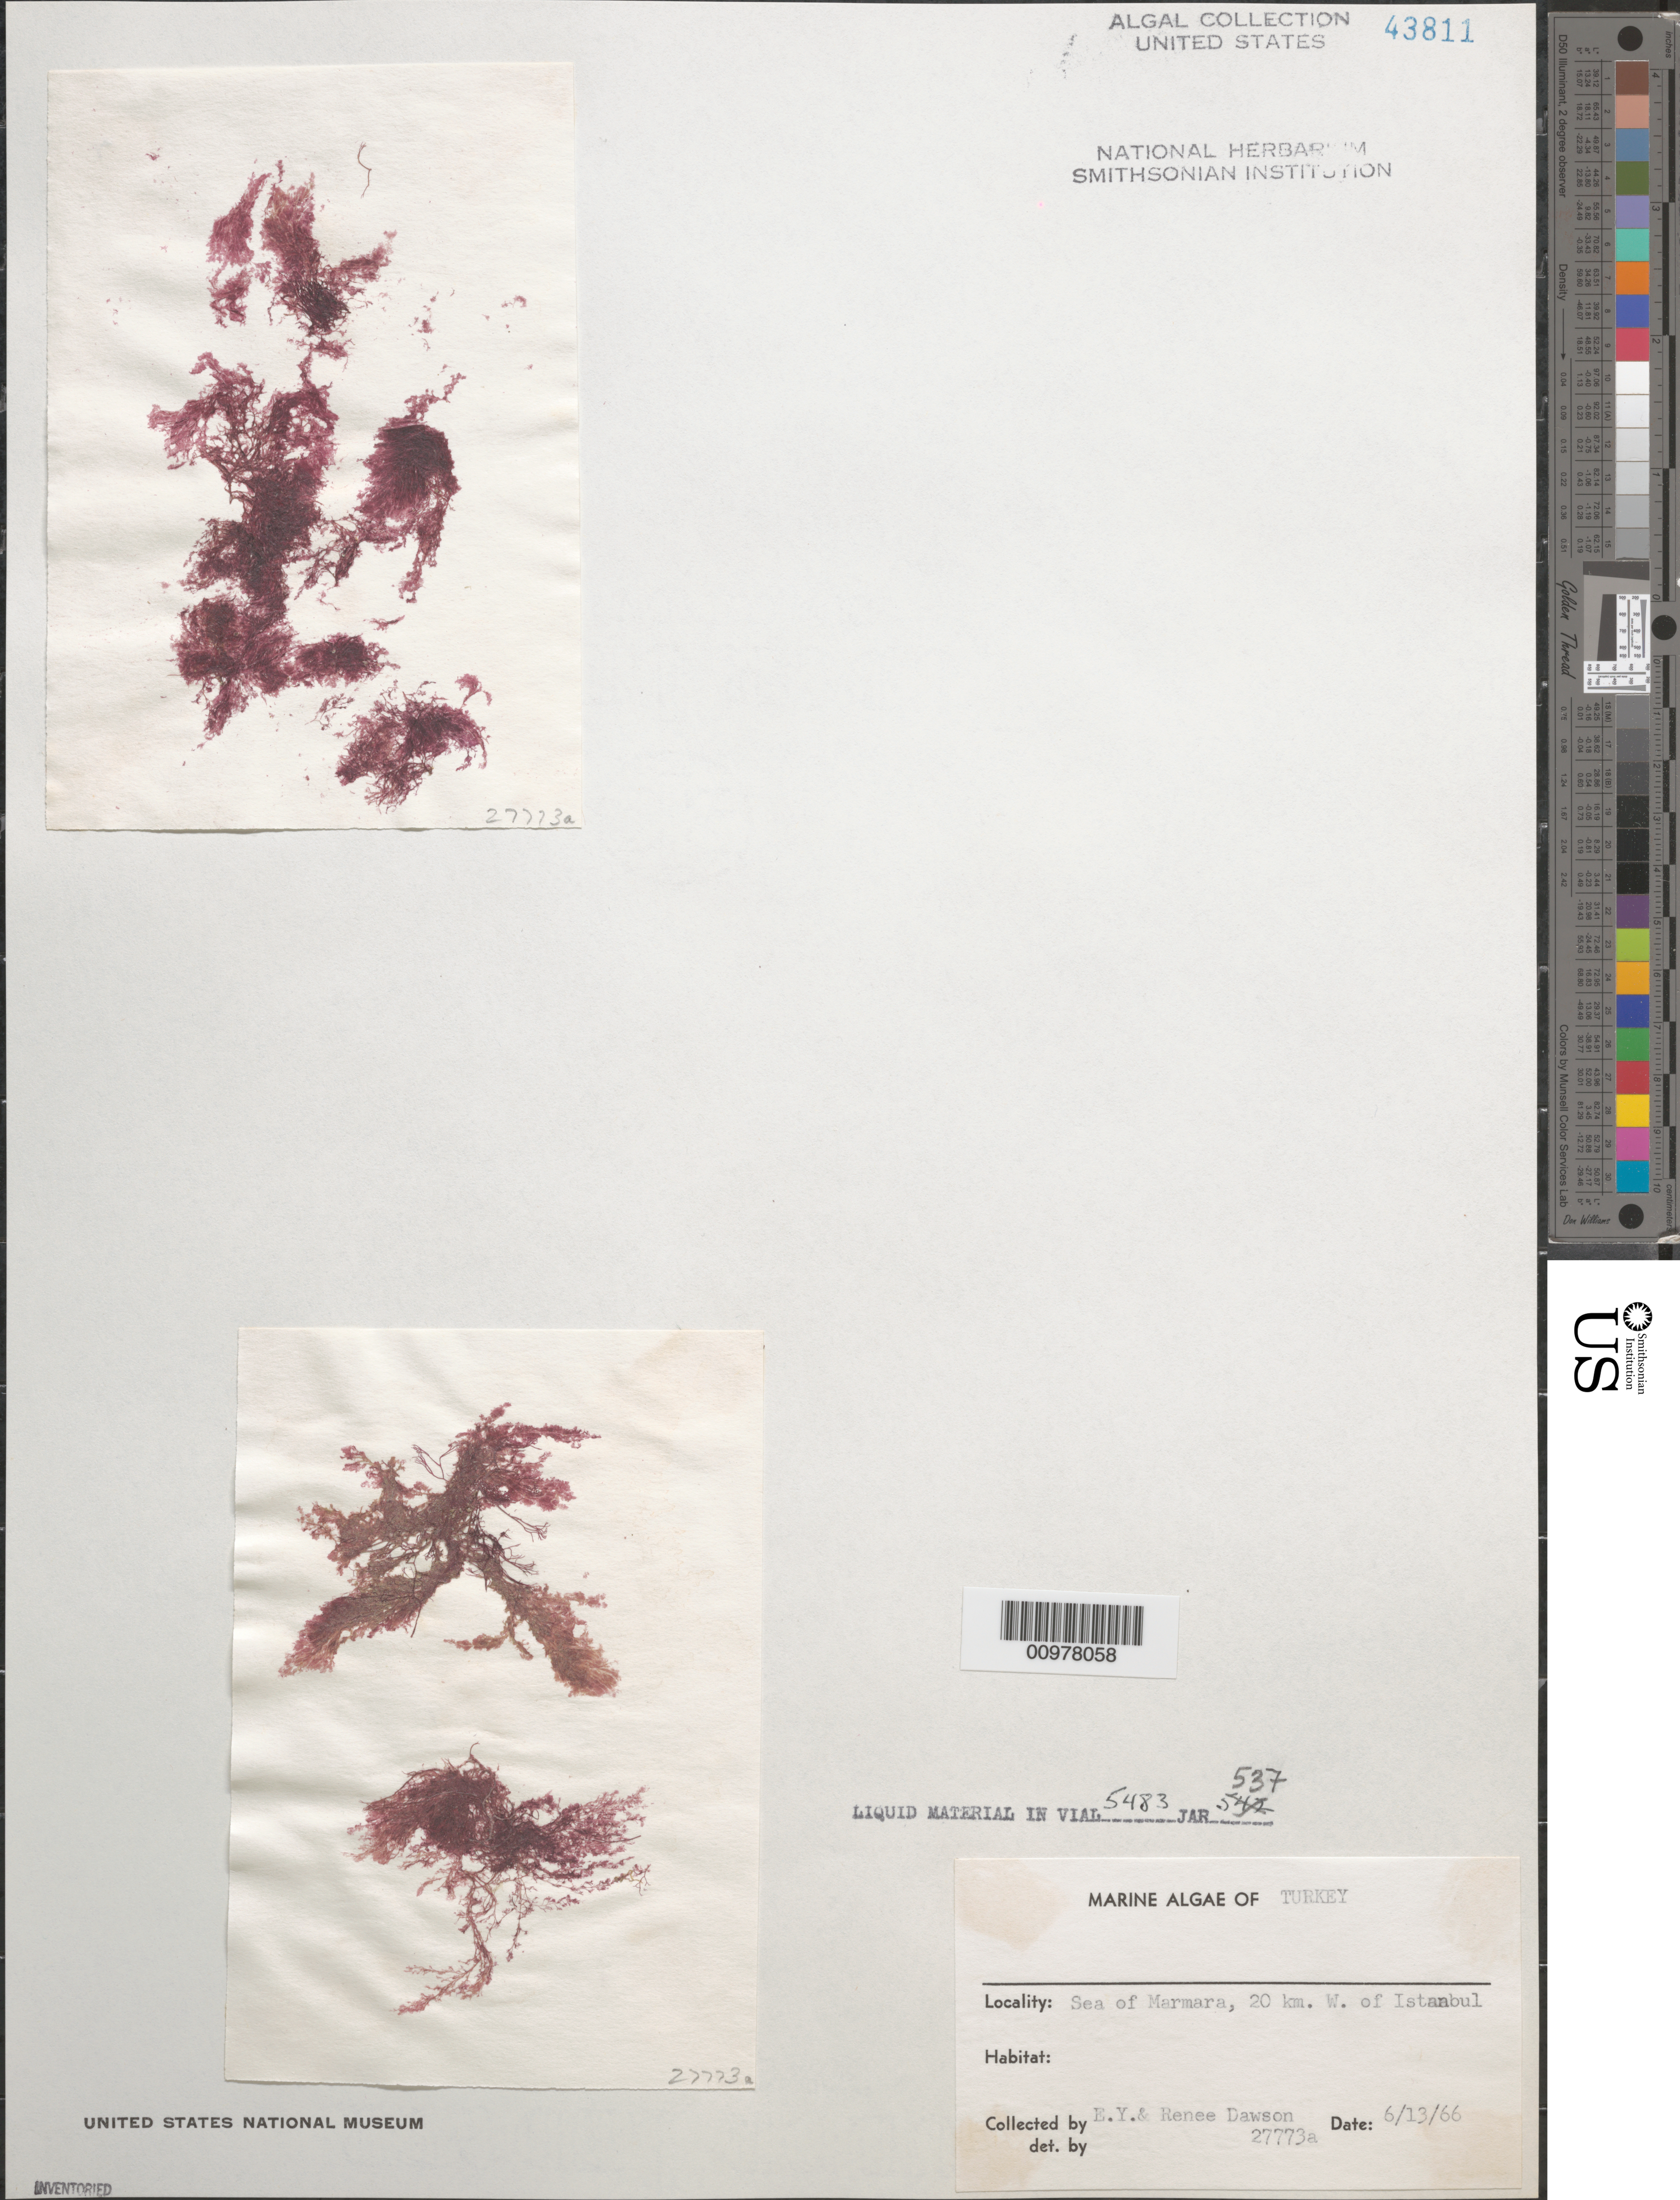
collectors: E. Y. Dawson & R. Dawson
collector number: EYD 27773a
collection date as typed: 13 Jun 1966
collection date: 1966-06-13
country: Turkey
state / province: Istanbul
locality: Sea of Marmara, 20 km west of Istanbul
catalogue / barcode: US 43811